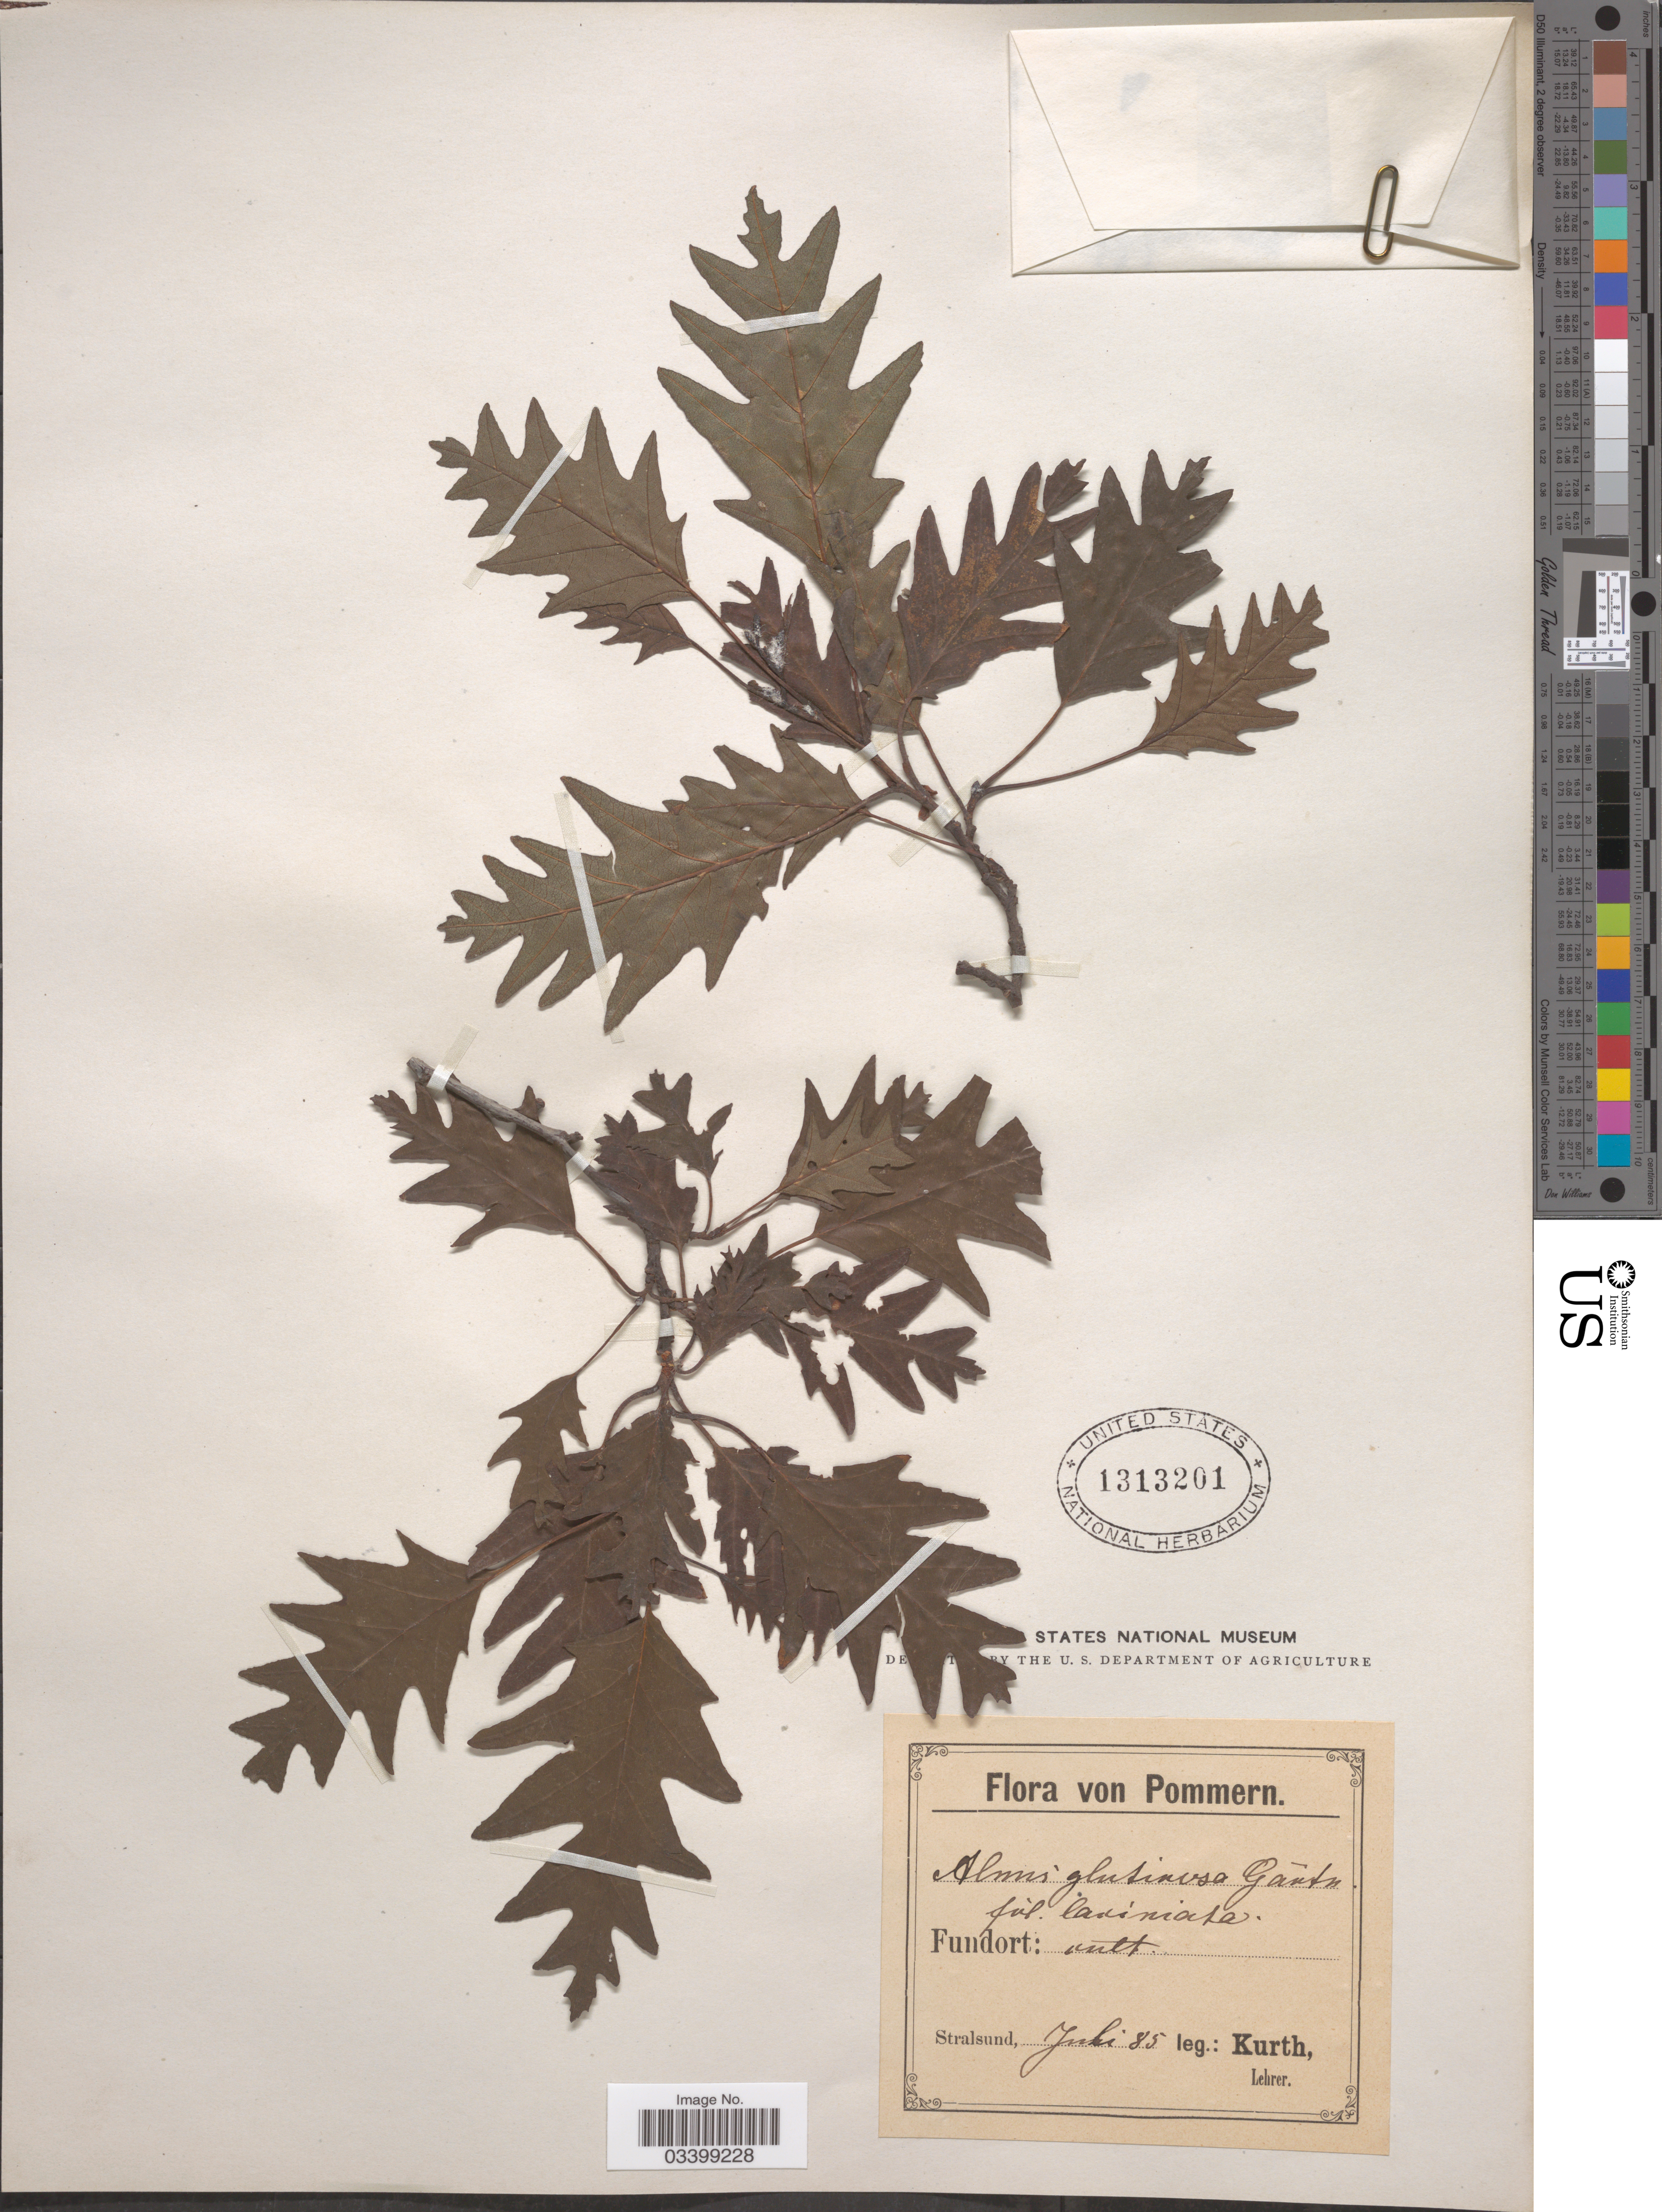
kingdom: Plantae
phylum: Tracheophyta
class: Magnoliopsida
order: Fagales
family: Betulaceae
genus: Alnus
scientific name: Alnus glutinosa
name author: (L.) Gaertn.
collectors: Kurth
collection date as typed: Transcribed d/m/y: /7/85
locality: Pommern.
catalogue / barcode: US 1313201